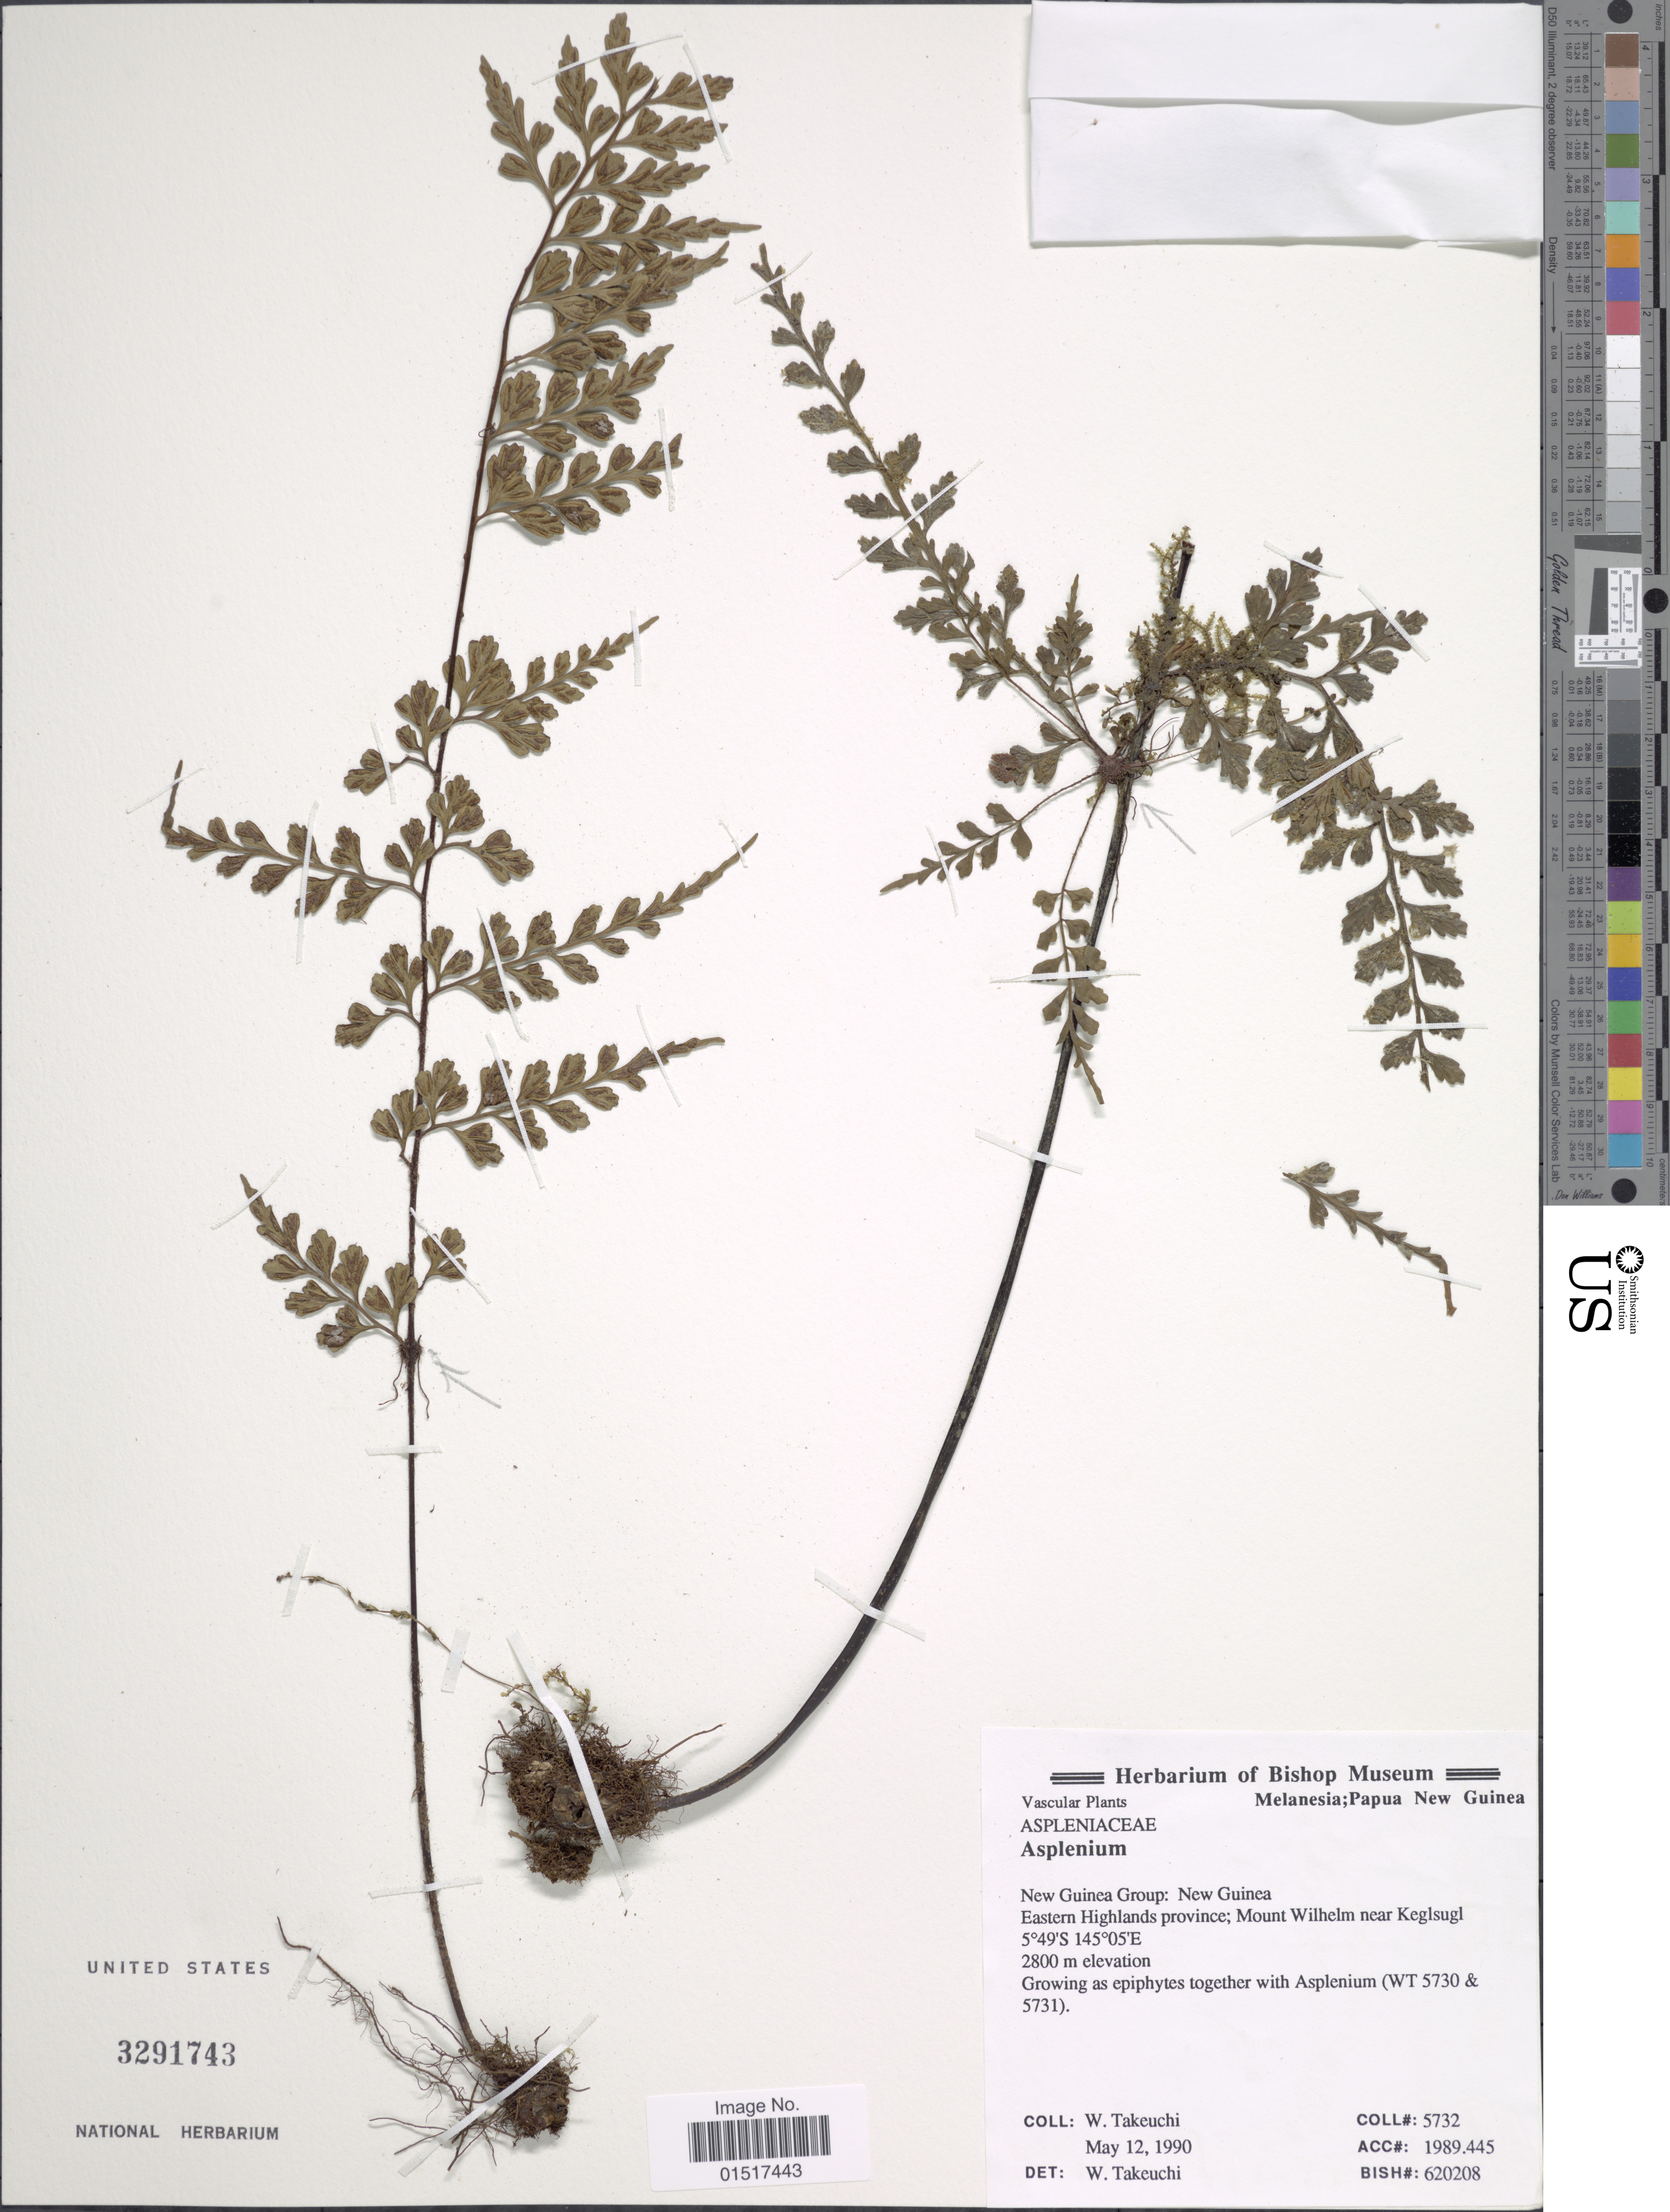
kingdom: Plantae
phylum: Tracheophyta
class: Polypodiopsida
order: Polypodiales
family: Aspleniaceae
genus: Asplenium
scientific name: Asplenium sp.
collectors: W. Takeuchi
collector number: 5732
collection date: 1990-05-12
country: Papua New Guinea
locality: Melanesia. New Guinea Group: New Guinea. Eastern Highlands province; Mount Wilhelm near Keglsugl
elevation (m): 2800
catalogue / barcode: US 3291743